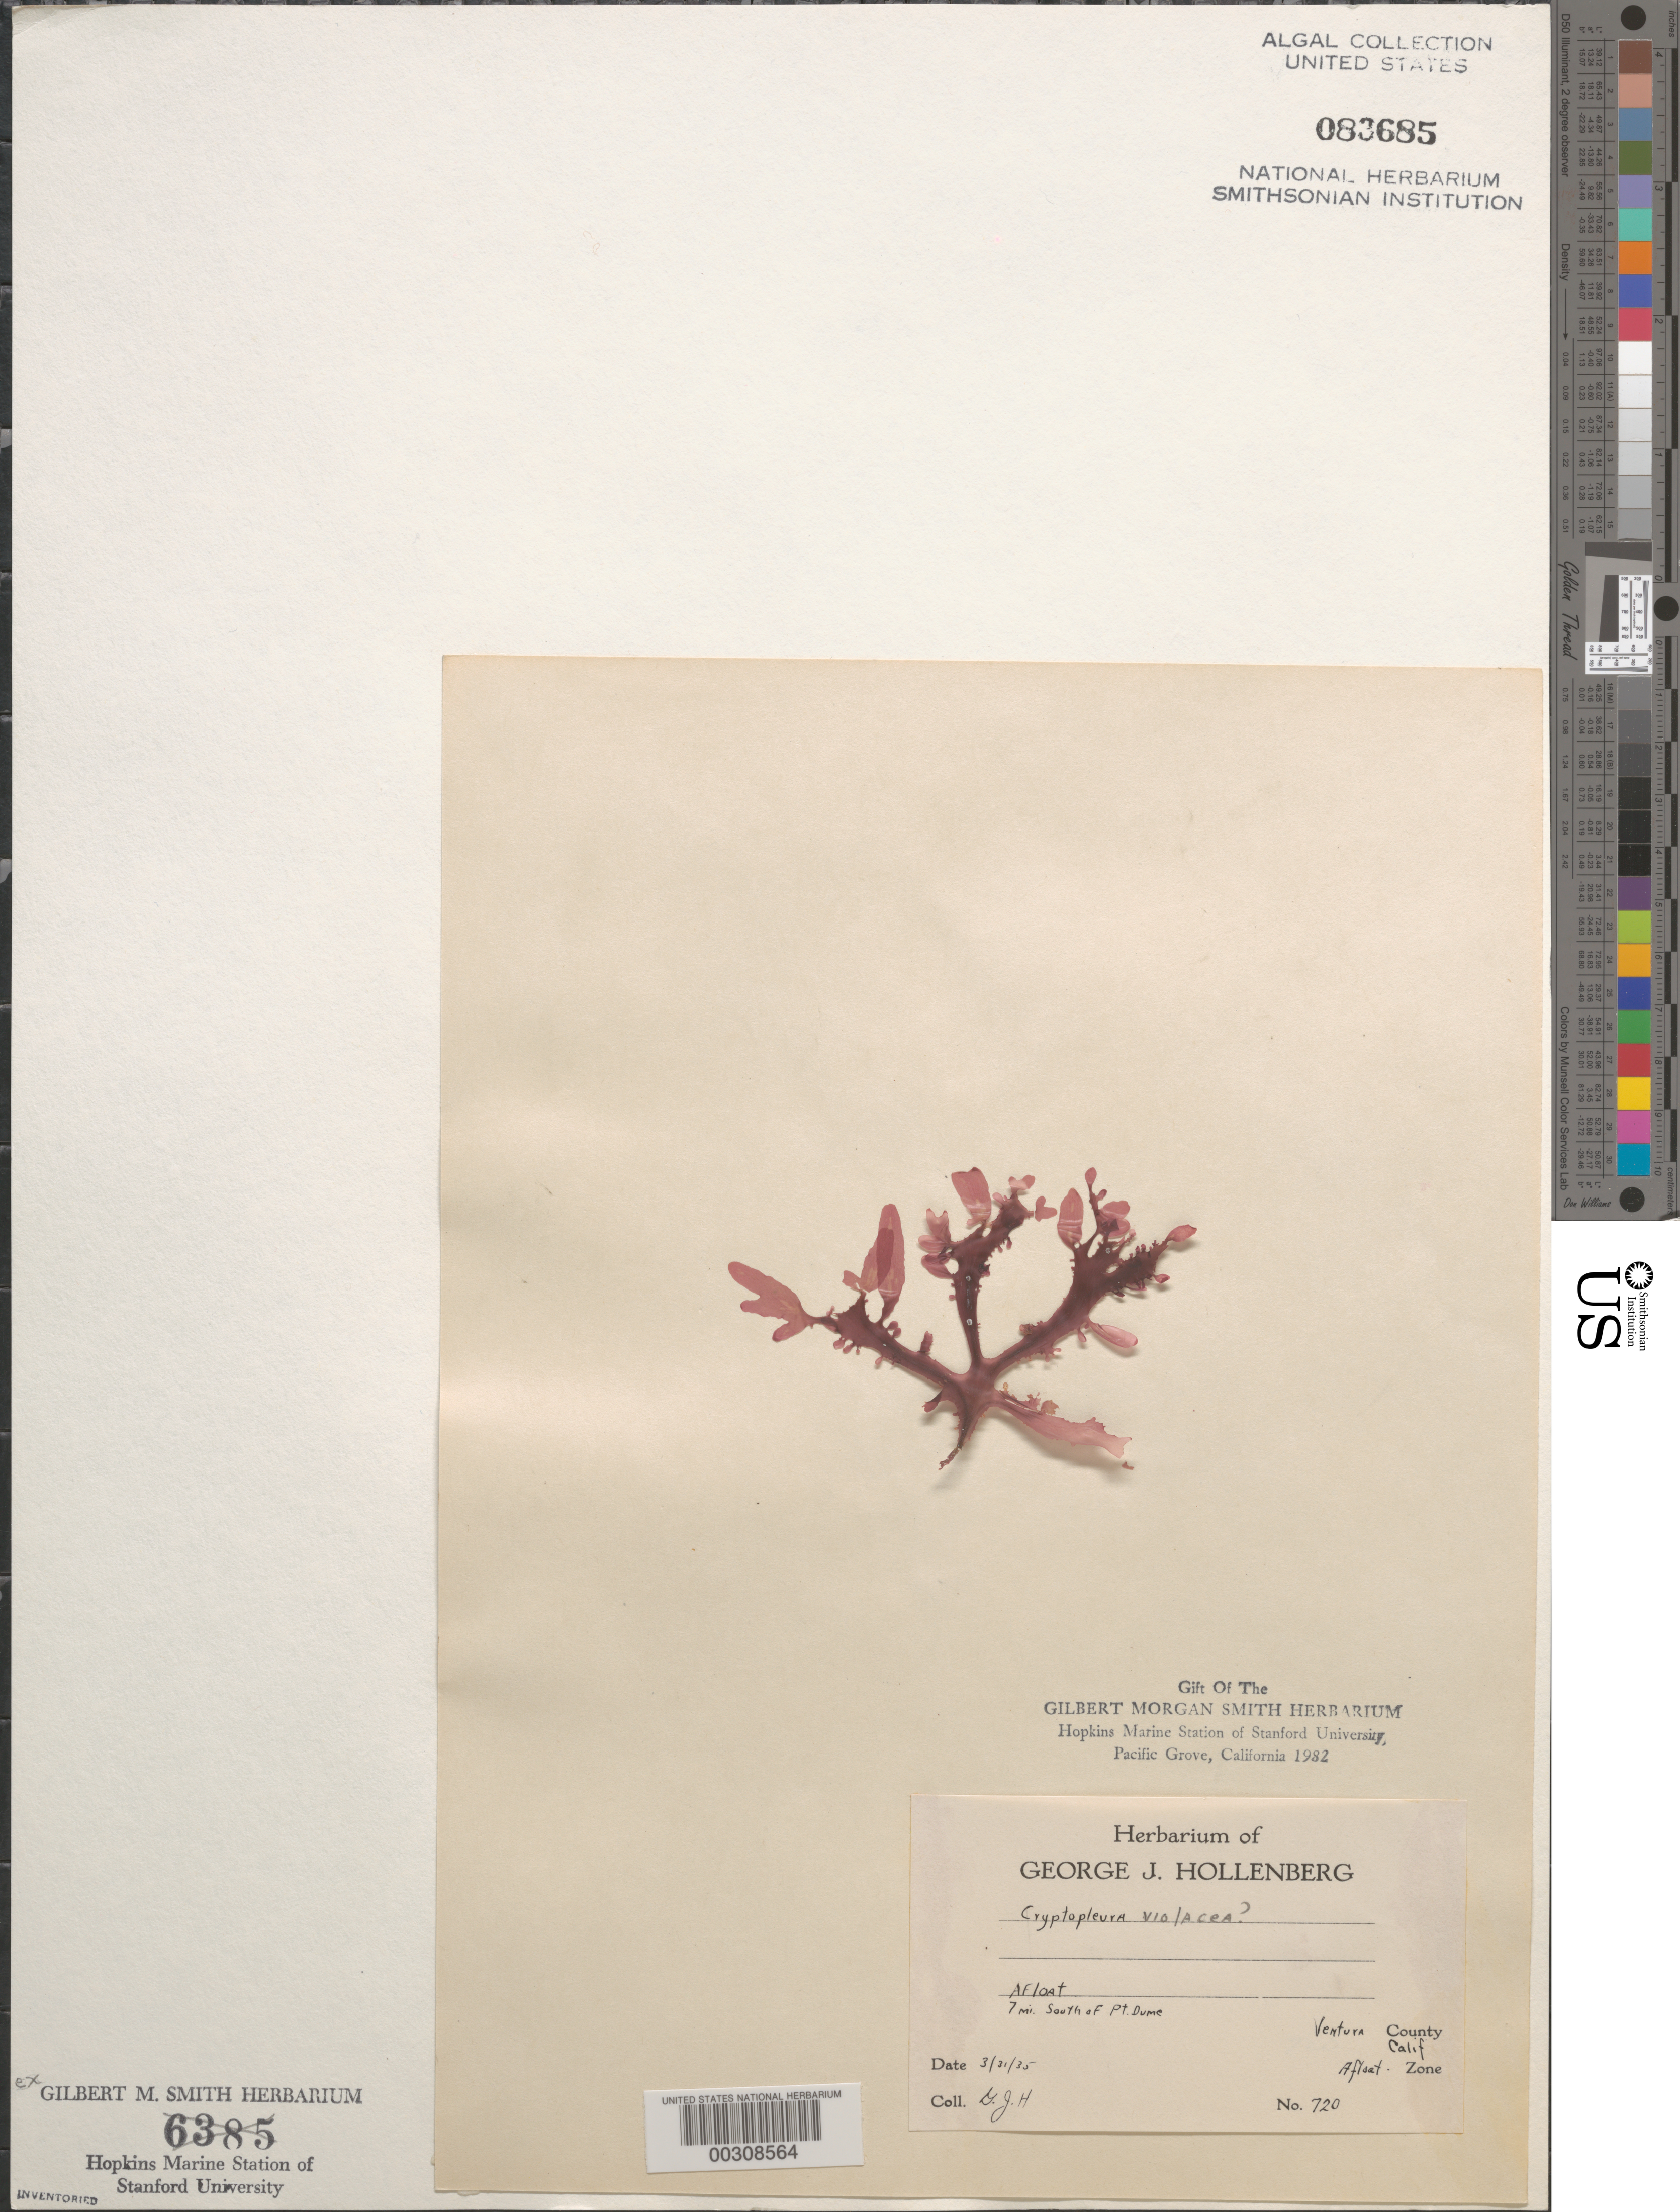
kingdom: Plantae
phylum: Rhodophyta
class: Florideophyceae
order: Ceramiales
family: Delesseriaceae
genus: Cryptopleura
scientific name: Cryptopleura violacea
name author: (J. Ag.) Kylin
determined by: Hollenberg, George J.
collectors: G. Hollenberg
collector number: GJH 720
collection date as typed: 31 Mar 1935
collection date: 1935-03-31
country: United States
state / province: California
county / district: Ventura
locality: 7 miles south of Point Dume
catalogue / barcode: US 83685